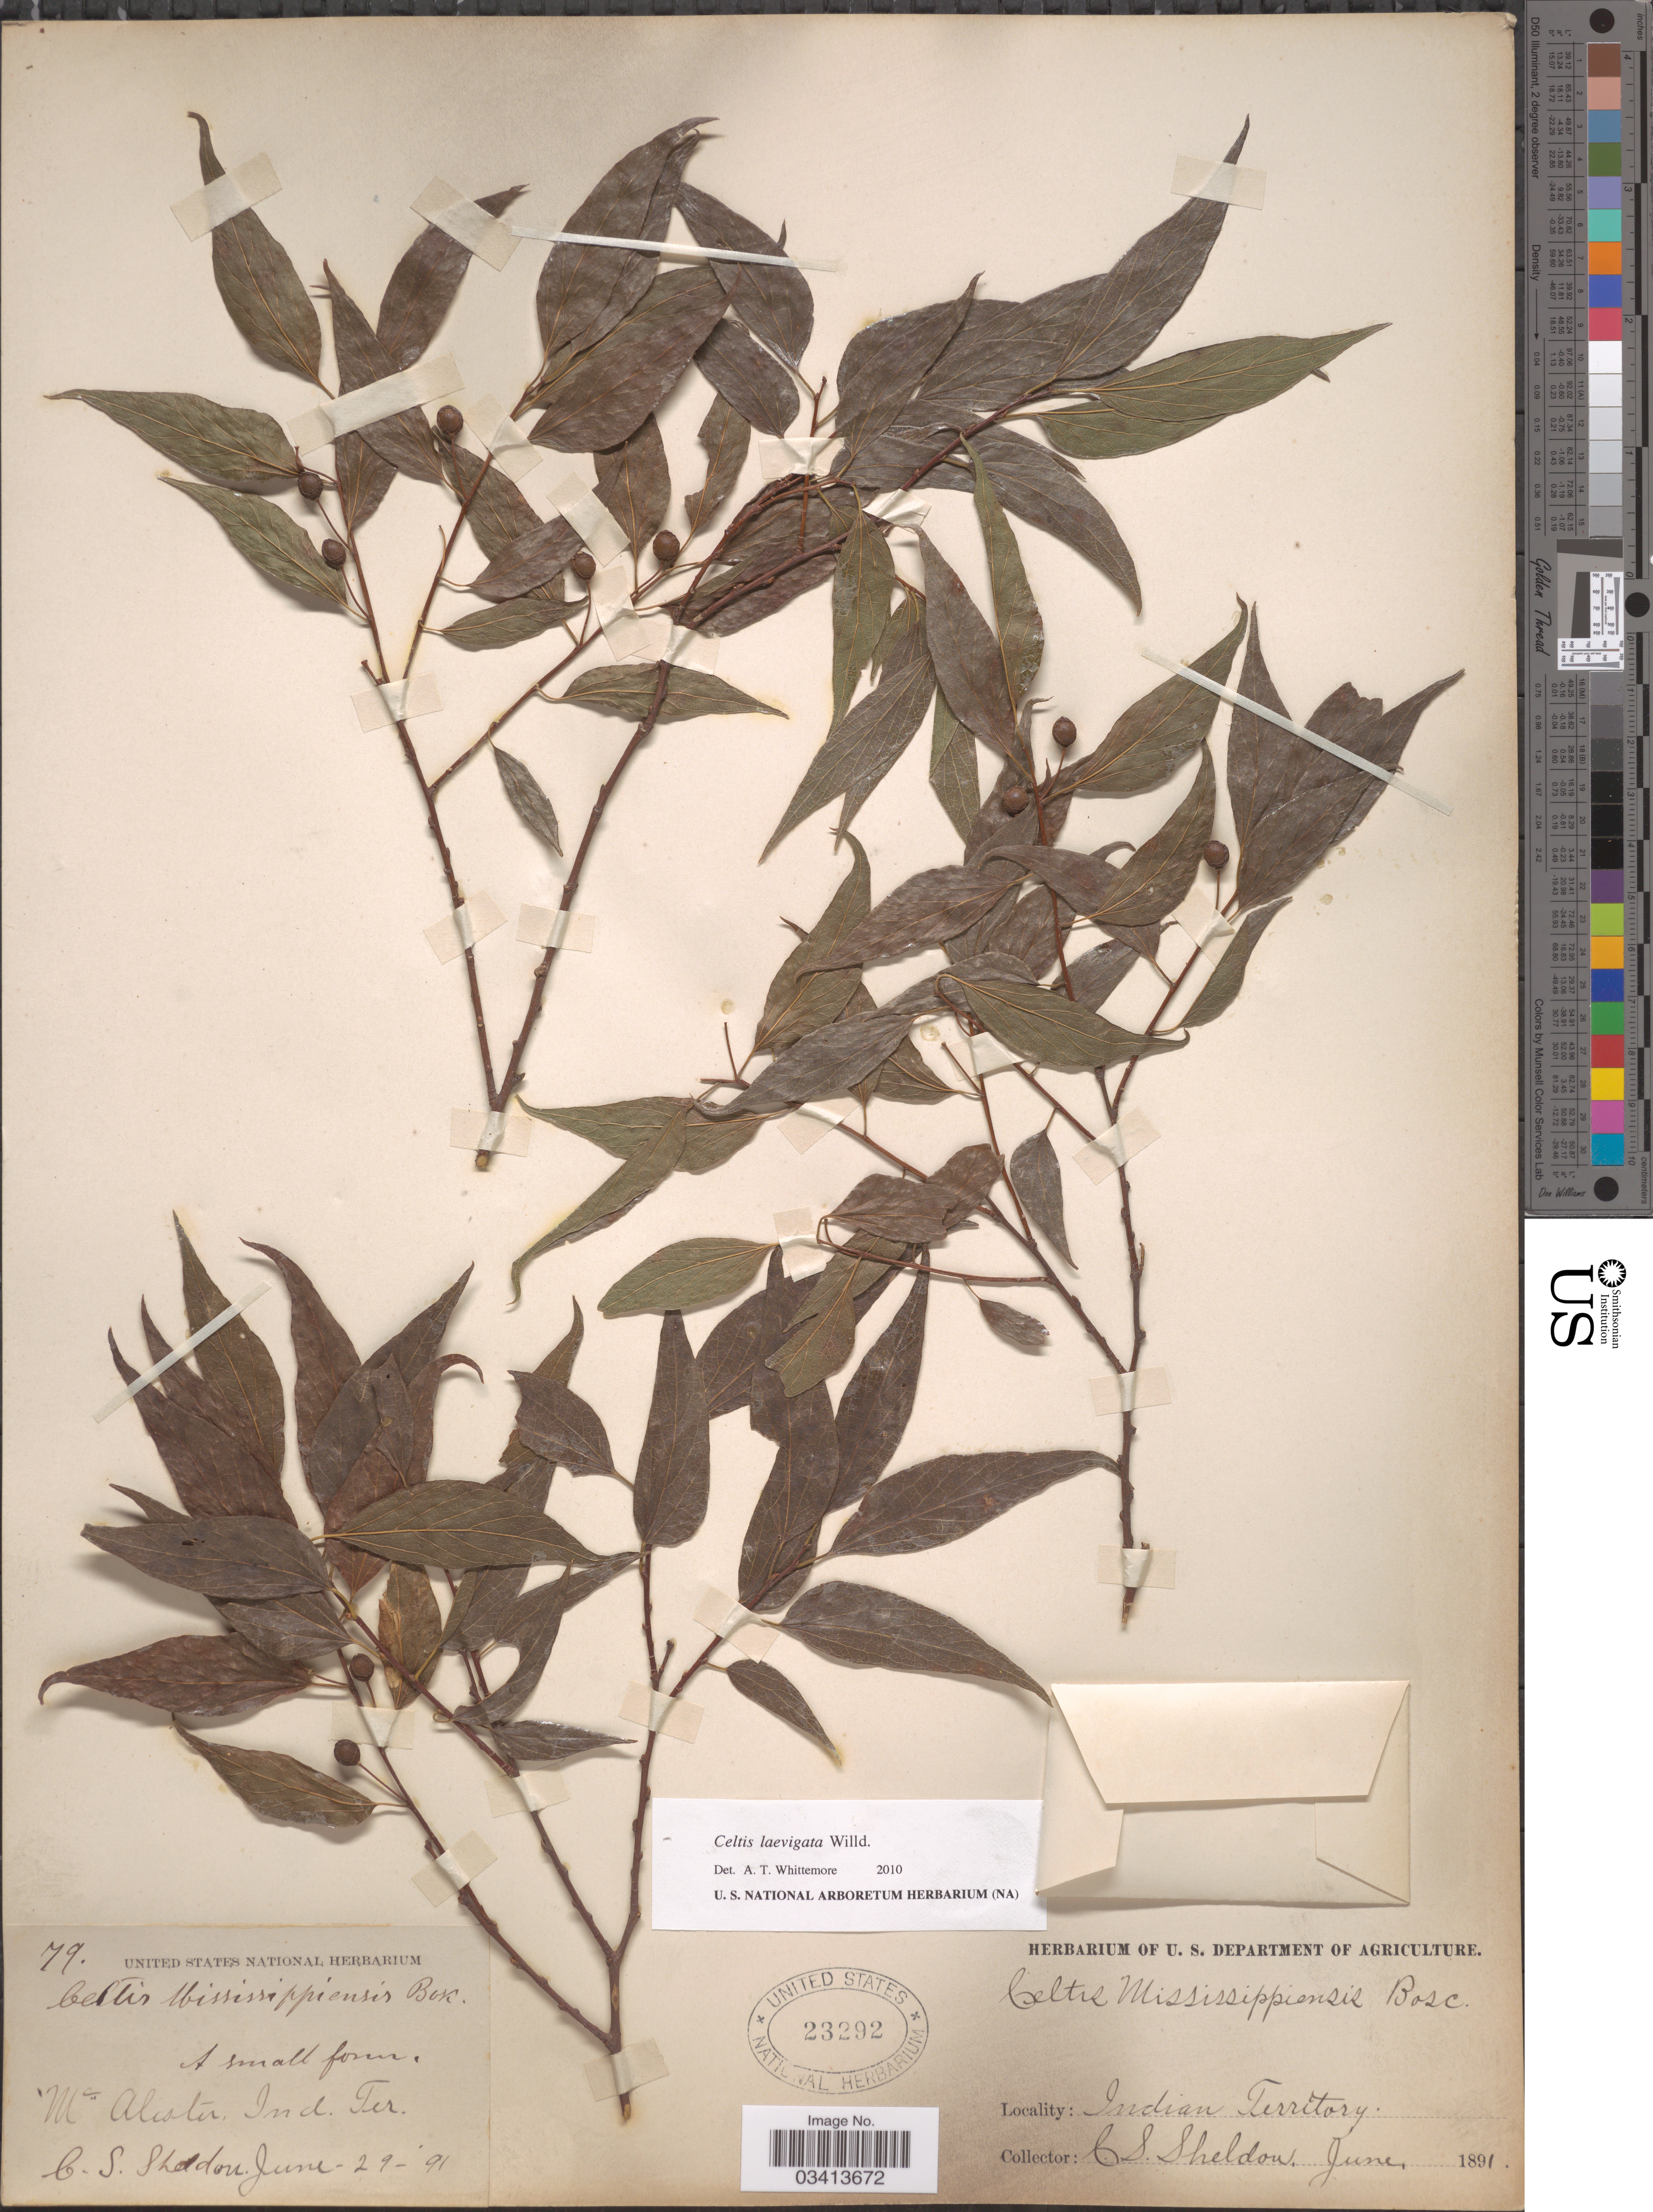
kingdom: Plantae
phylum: Tracheophyta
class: Magnoliopsida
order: Rosales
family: Cannabaceae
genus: Celtis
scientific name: Celtis laevigata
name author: Willd.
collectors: C. S. Sheldon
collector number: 79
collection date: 1891-06-29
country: United States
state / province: Oklahoma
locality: Mc. Alister. Indian Territory.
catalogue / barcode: US 23292